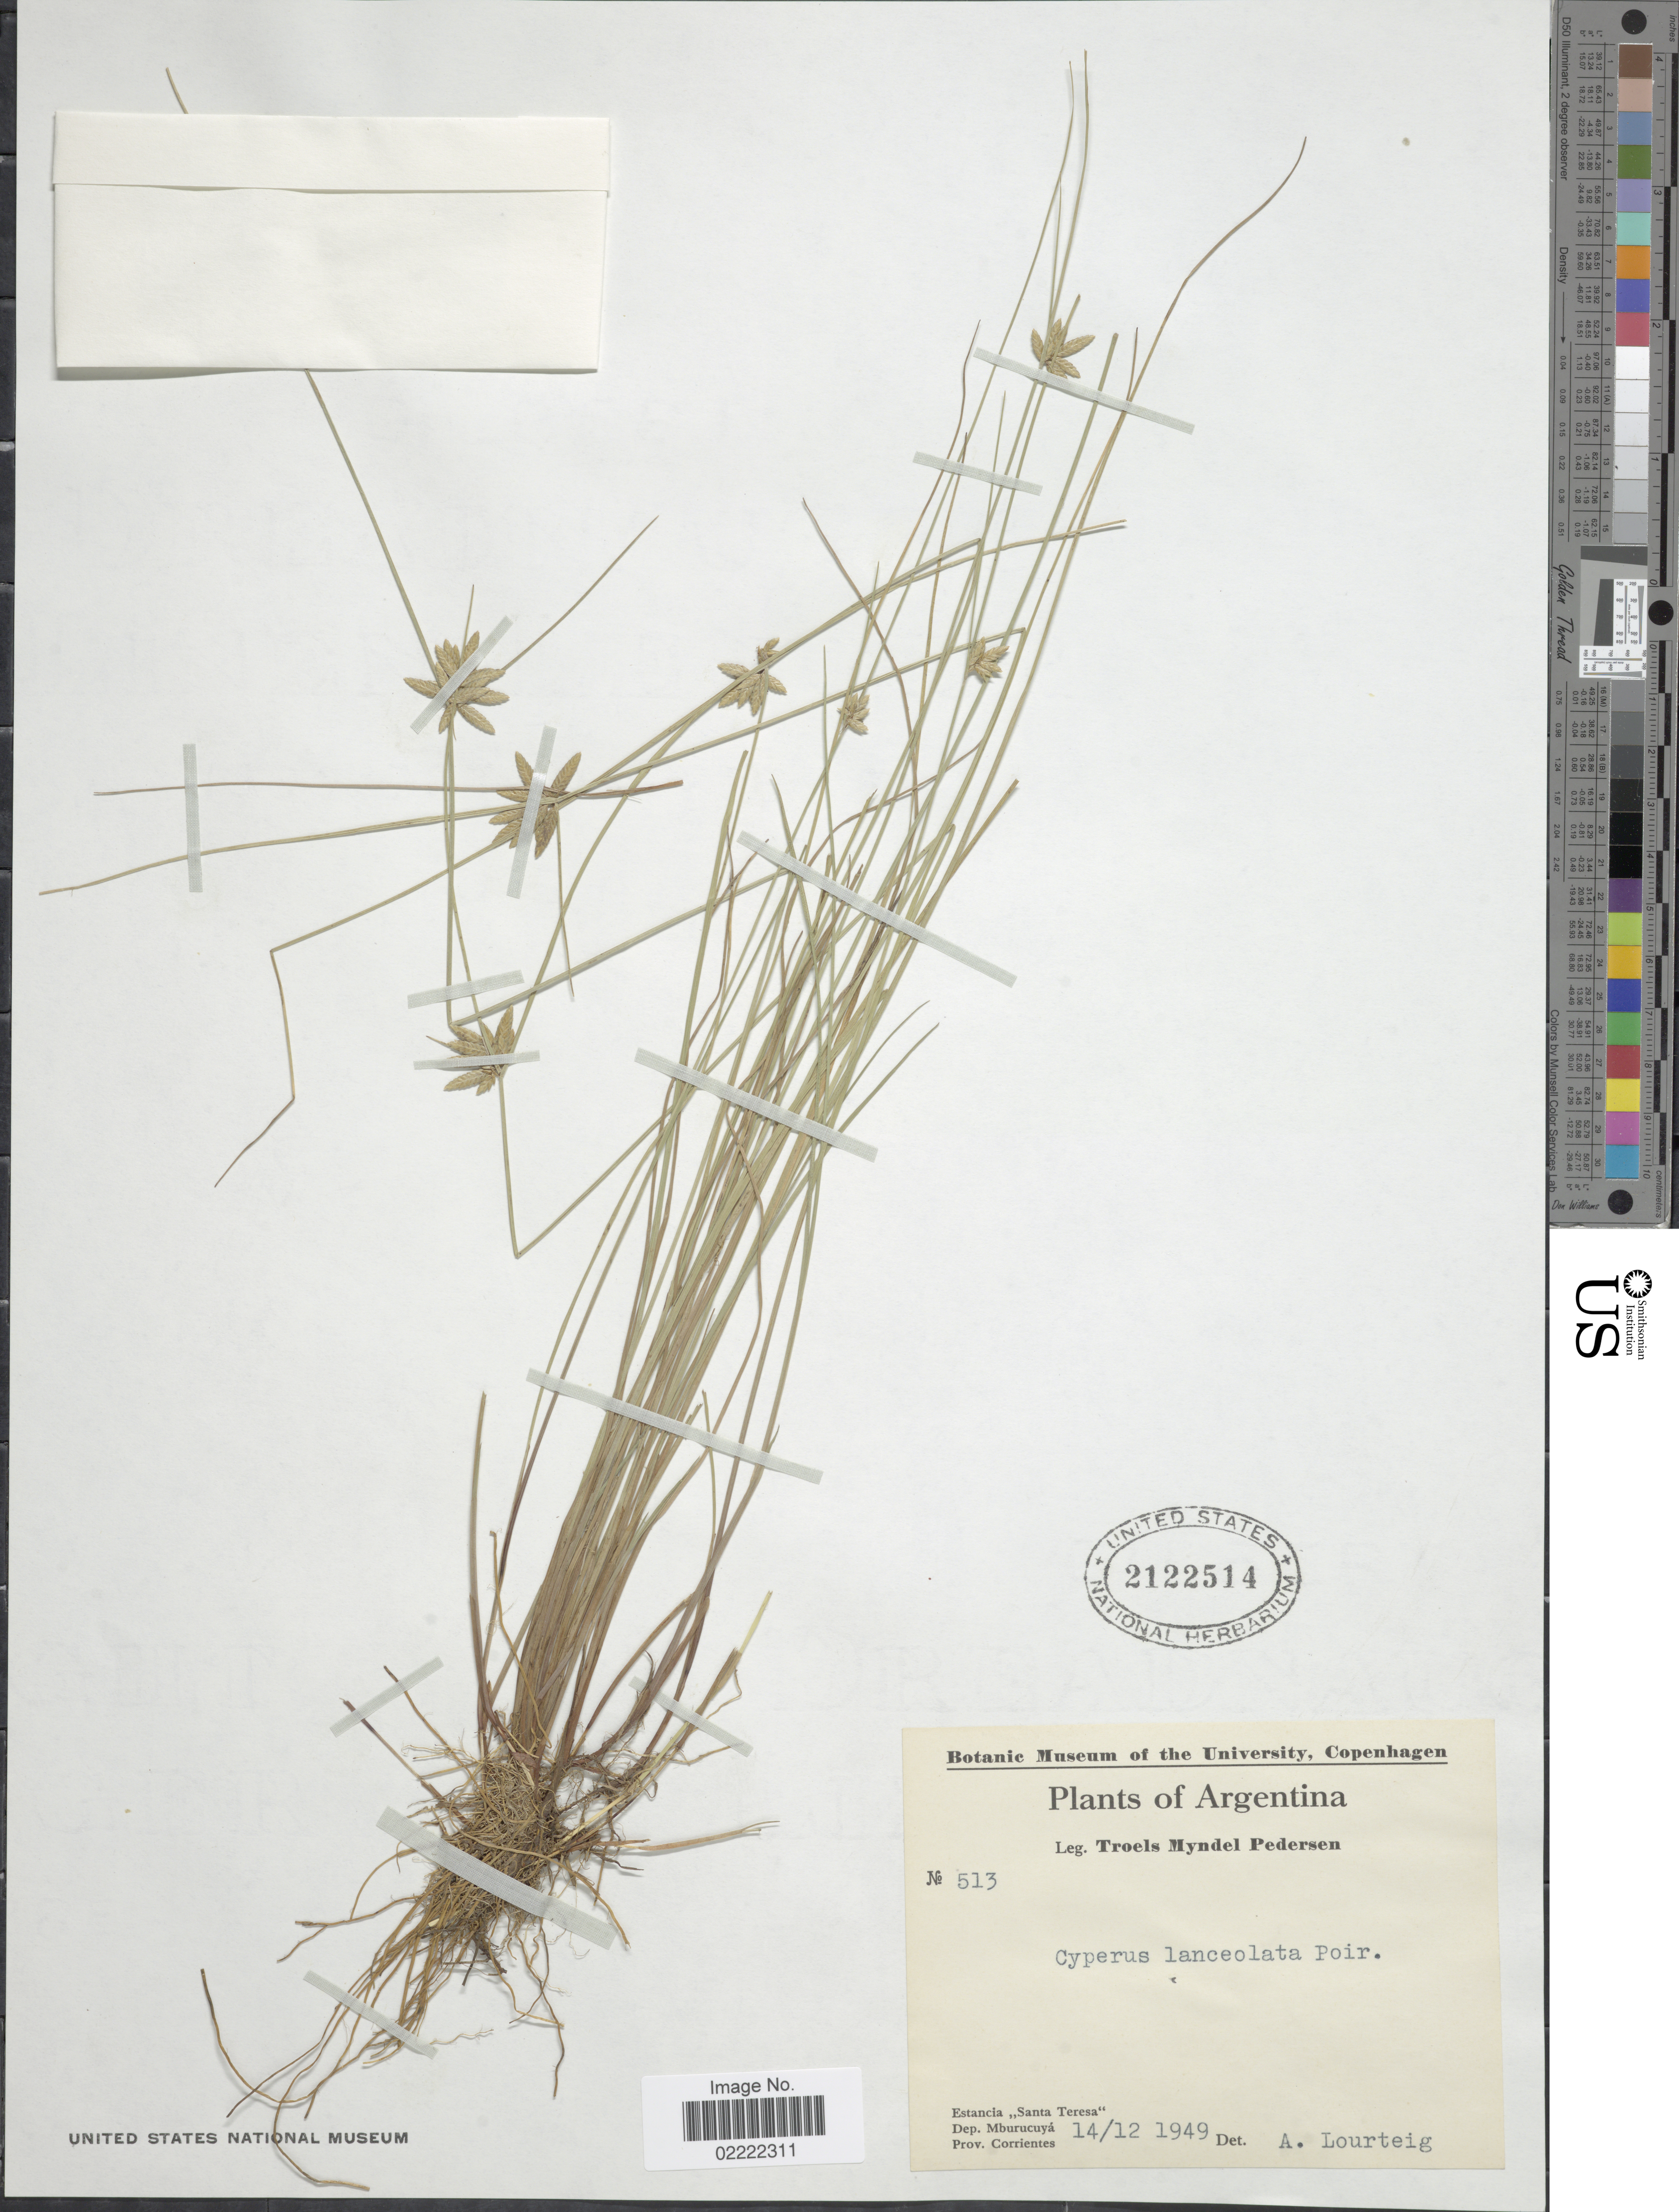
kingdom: Plantae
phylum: Tracheophyta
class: Liliopsida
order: Poales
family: Cyperaceae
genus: Cyperus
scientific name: Cyperus lanceolatus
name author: Poir.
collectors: T. Pederson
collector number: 513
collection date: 1949-12-14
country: Argentina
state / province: Corrientes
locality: Estancia Santa Teresa. Dep. Mburucuya.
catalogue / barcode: US 2122514